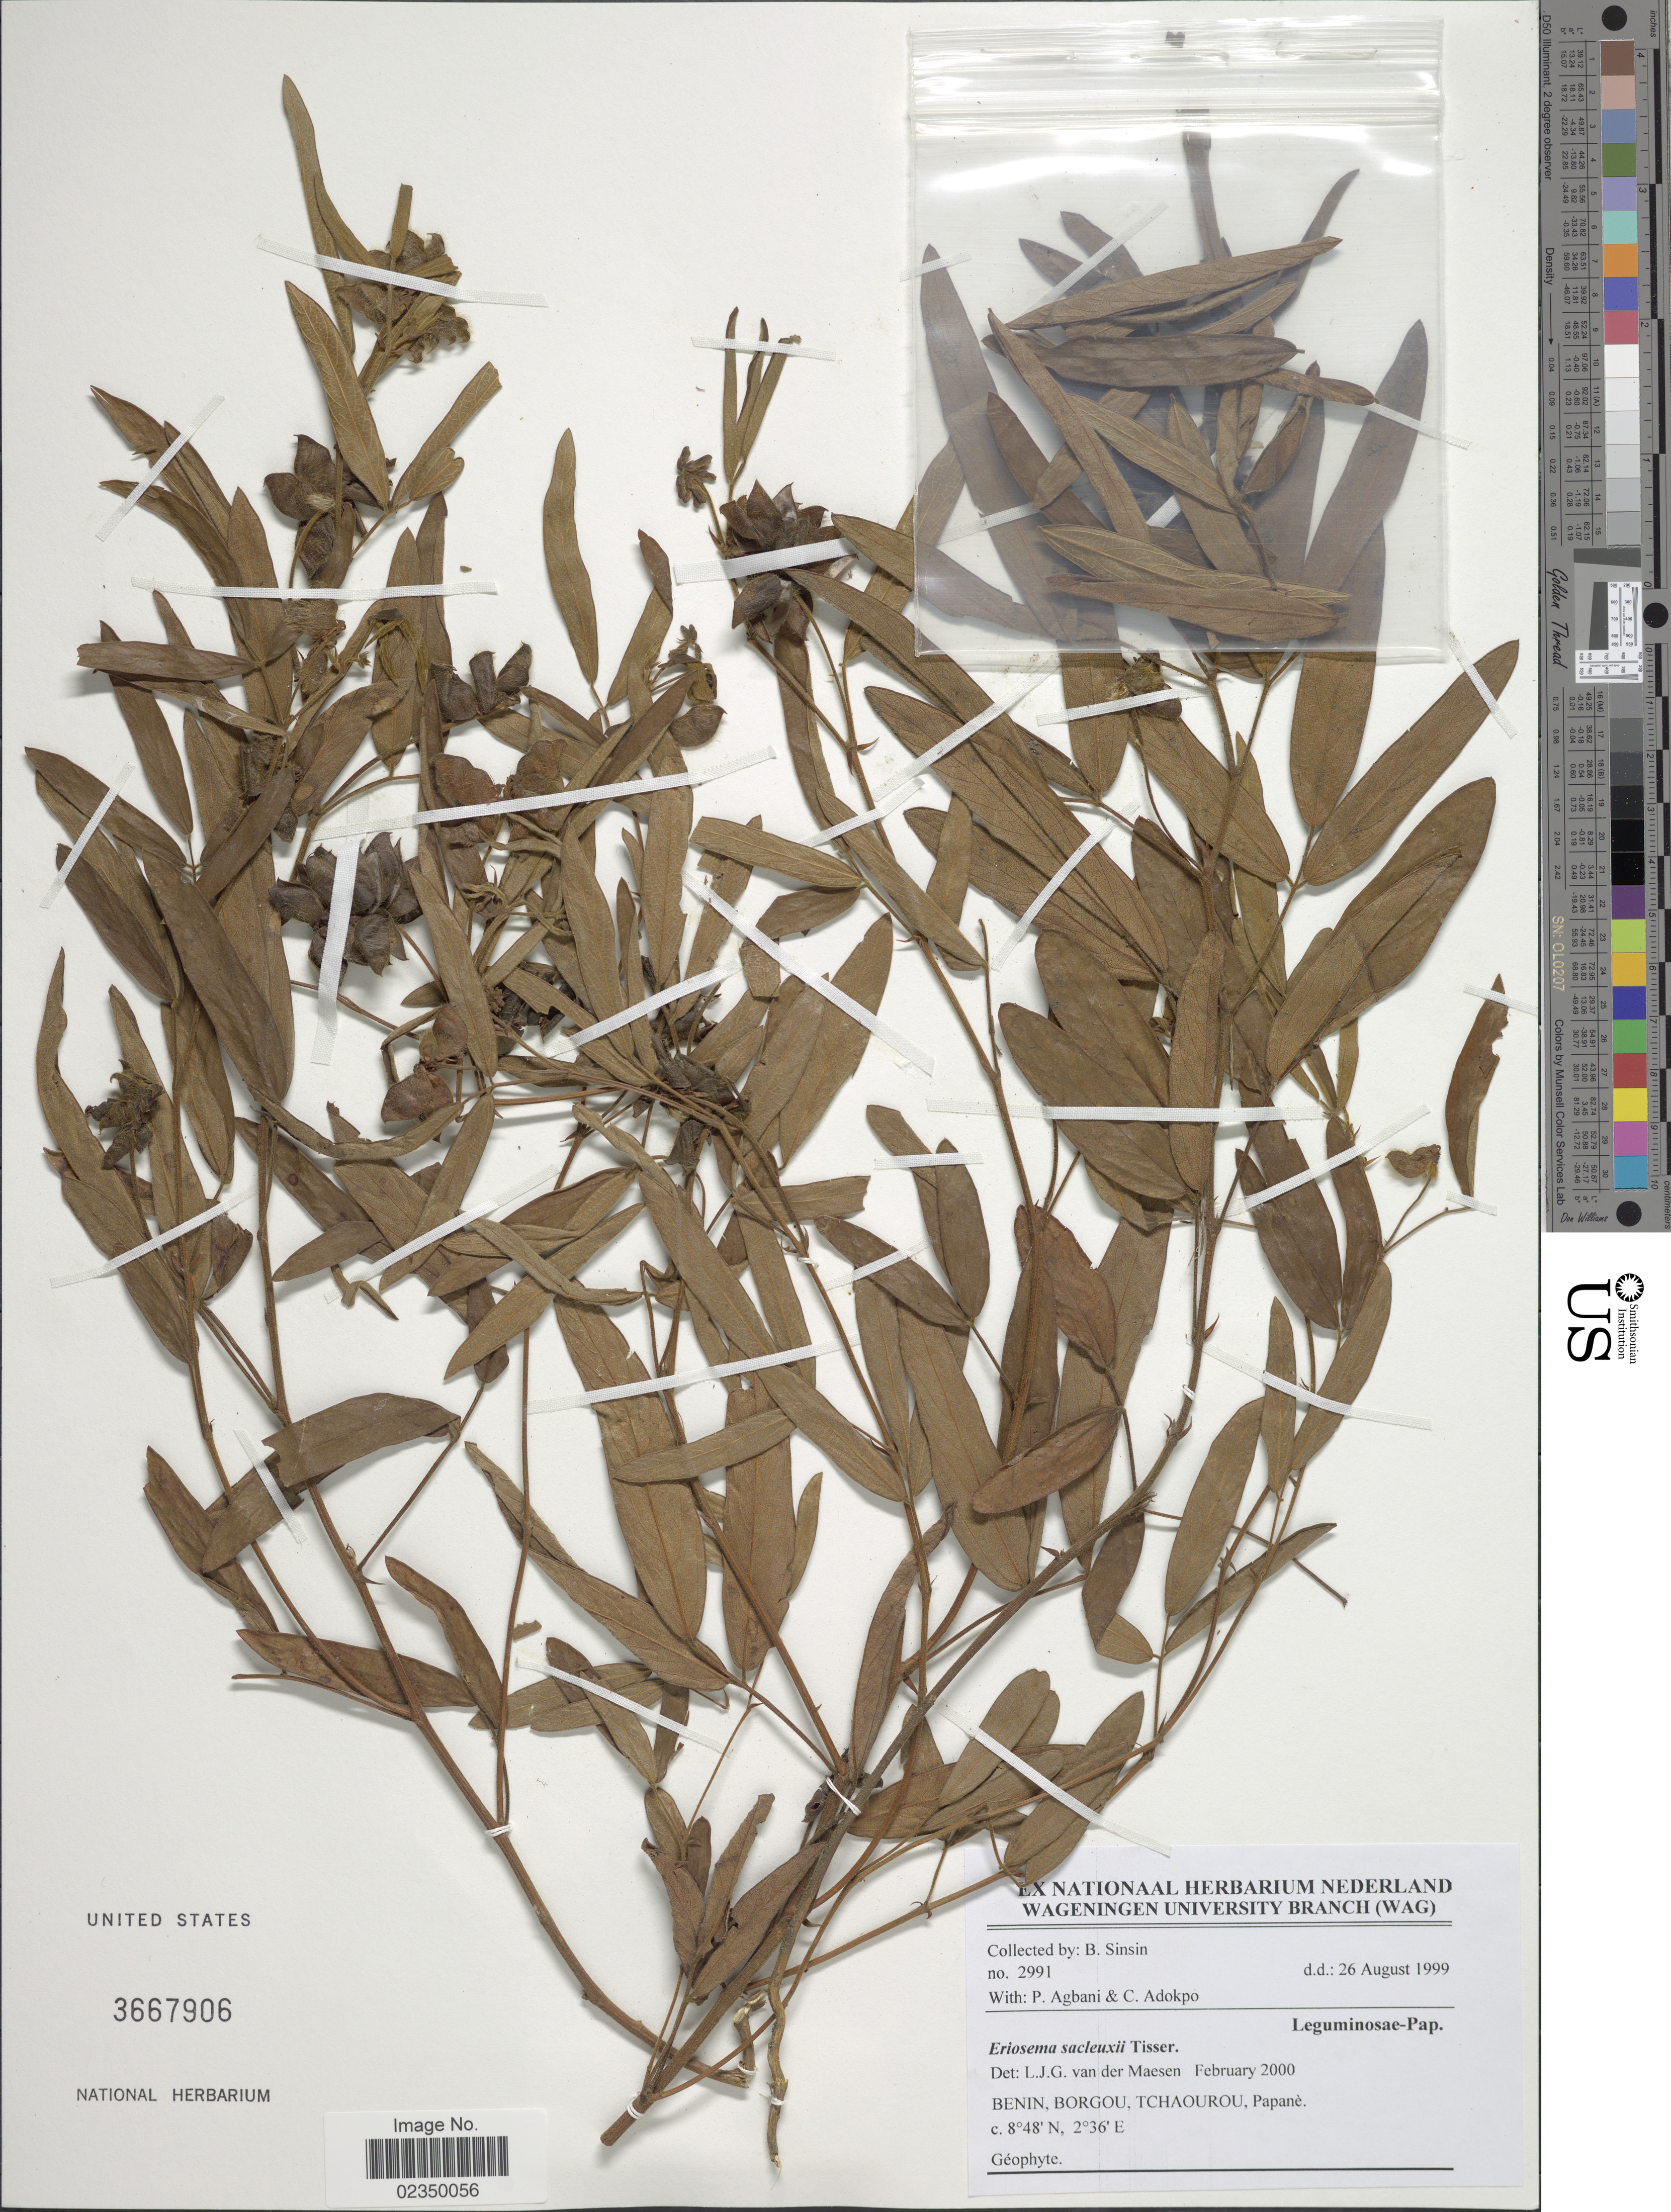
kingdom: Plantae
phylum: Tracheophyta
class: Magnoliopsida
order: Fabales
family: Fabaceae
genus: Eriosema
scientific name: Eriosema sacleuxii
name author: Tisser.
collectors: B. Sinsin, P. Agbani & C. Adokpo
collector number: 2991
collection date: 1999-08-26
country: Benin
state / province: Borgou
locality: Benin, Borgou, Tchaorou, Papane.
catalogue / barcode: US 3667906